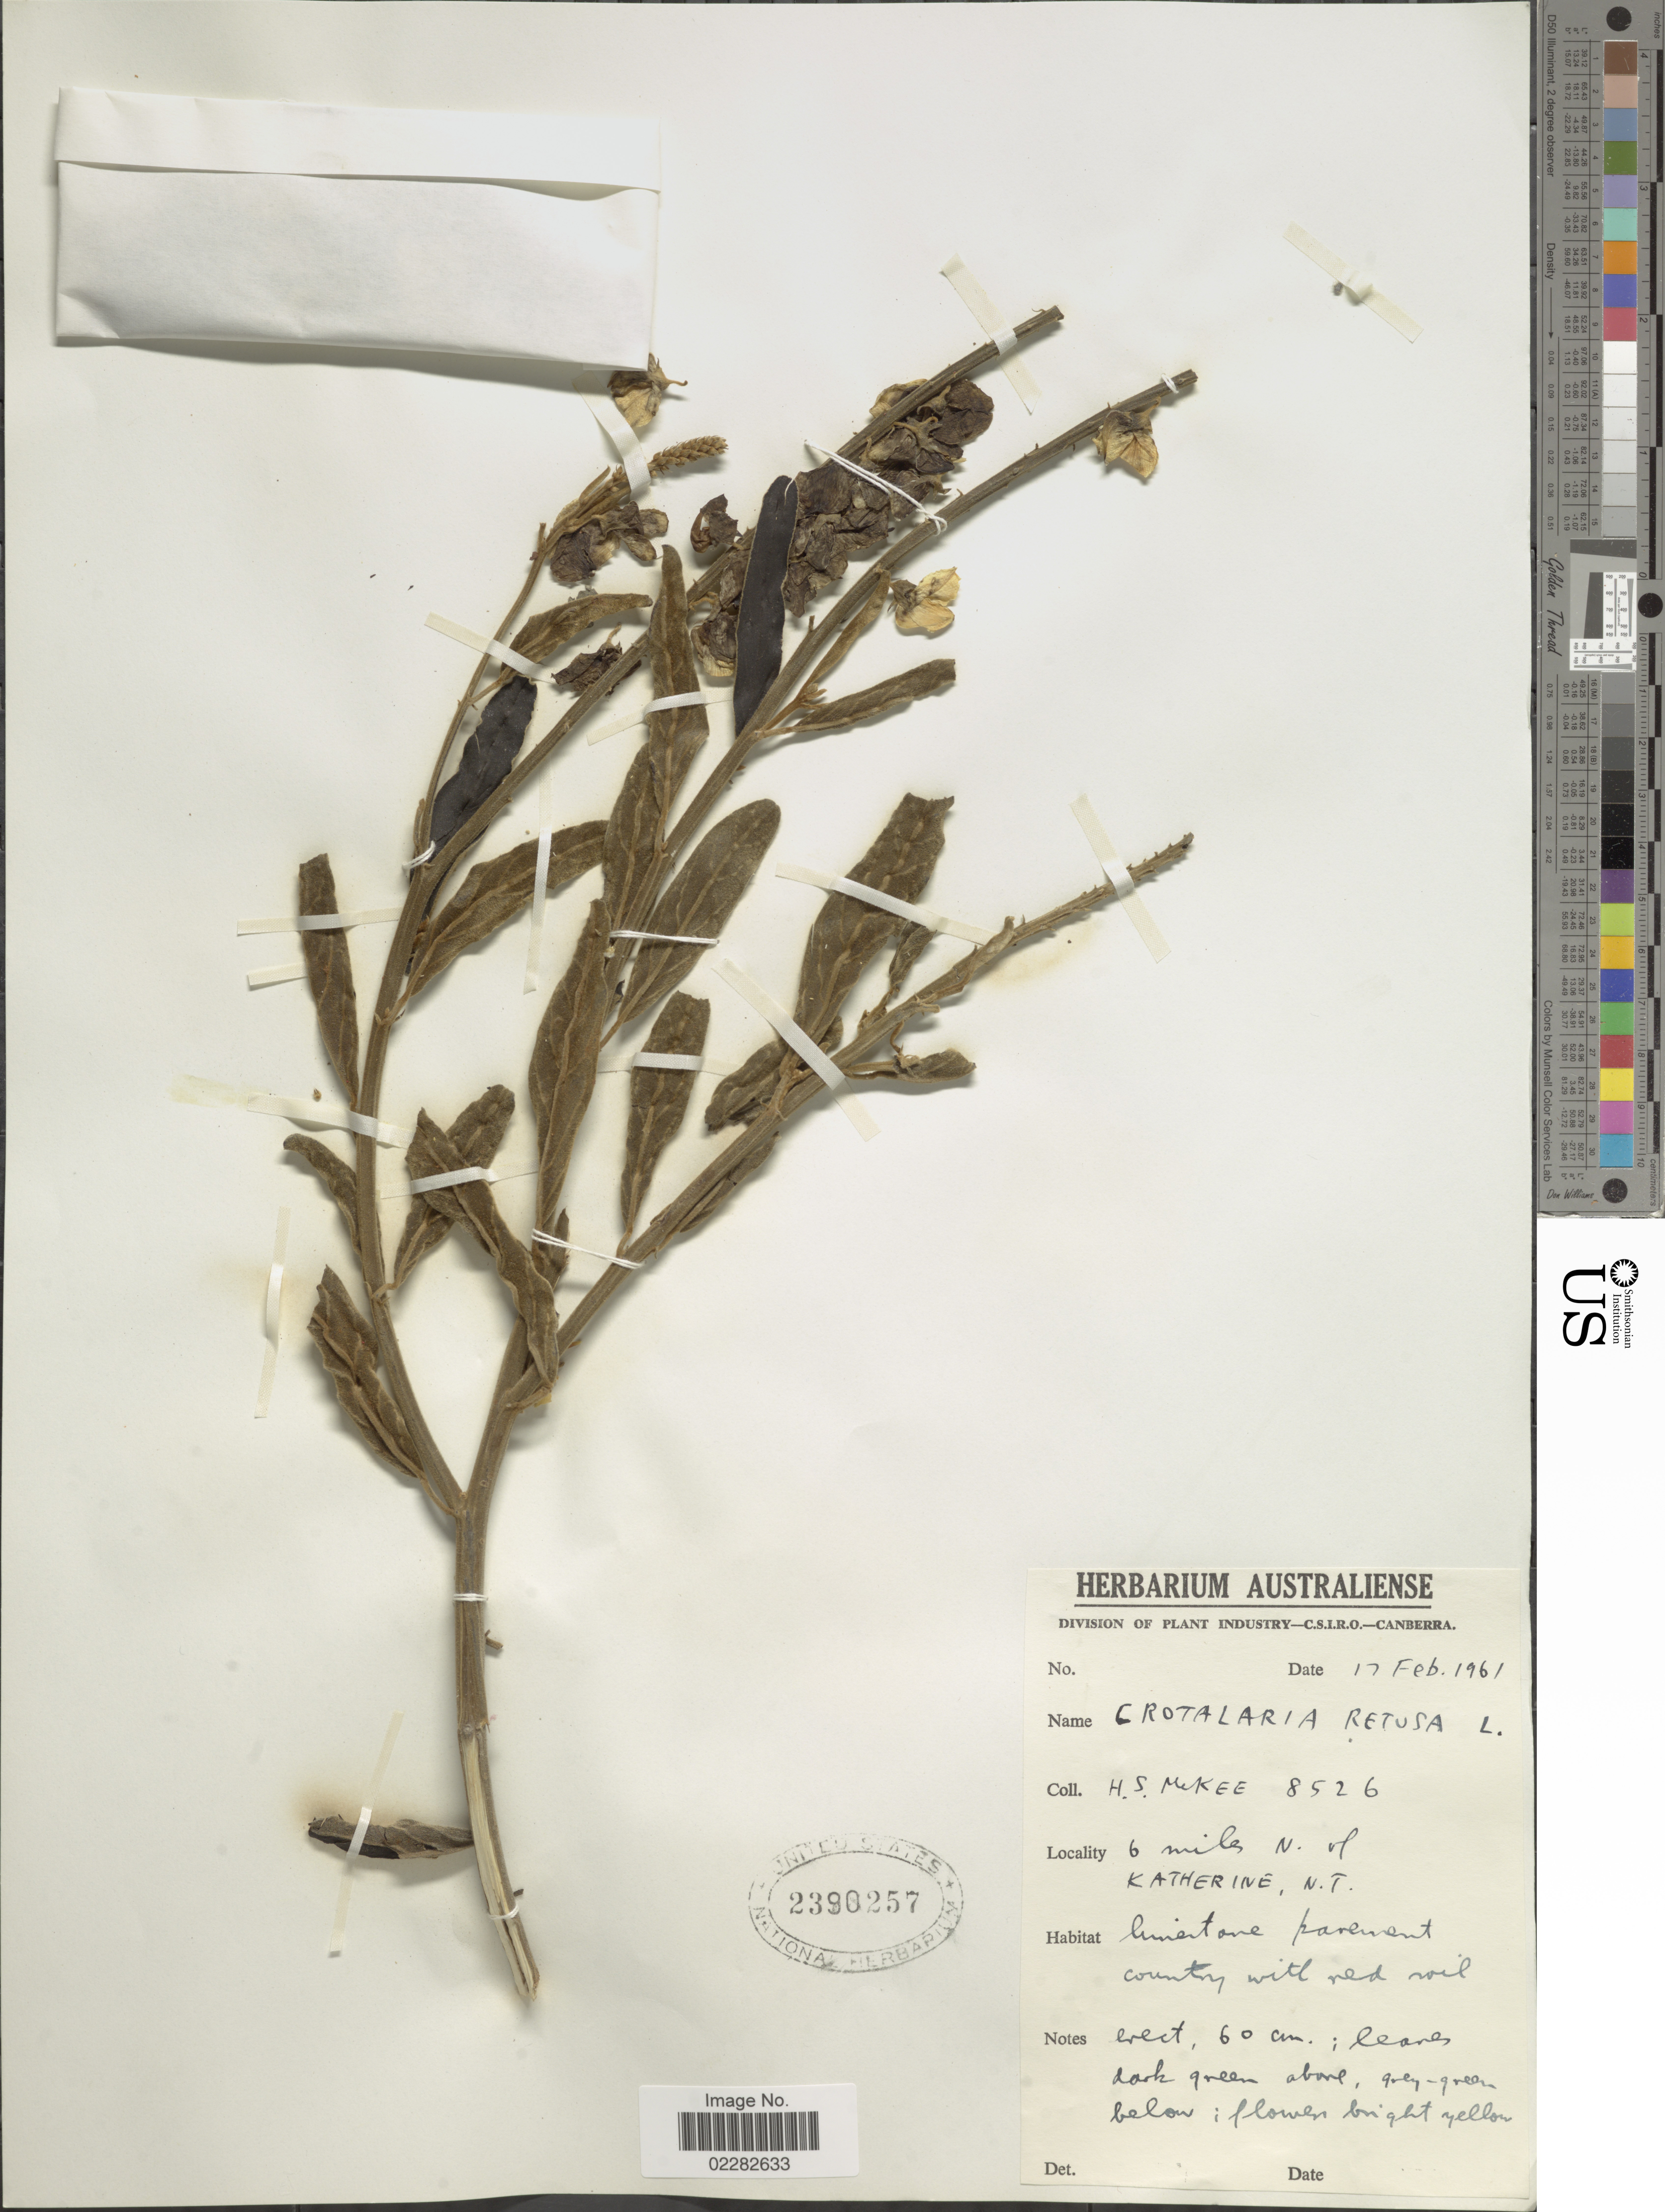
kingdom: Plantae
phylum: Tracheophyta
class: Magnoliopsida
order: Fabales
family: Fabaceae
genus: Crotalaria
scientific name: Crotalaria retusa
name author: L.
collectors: H. S. McKee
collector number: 8526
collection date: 1961-02-17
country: Australia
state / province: Northern Territory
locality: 6 miles N. of Katherine.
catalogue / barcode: US 2390257